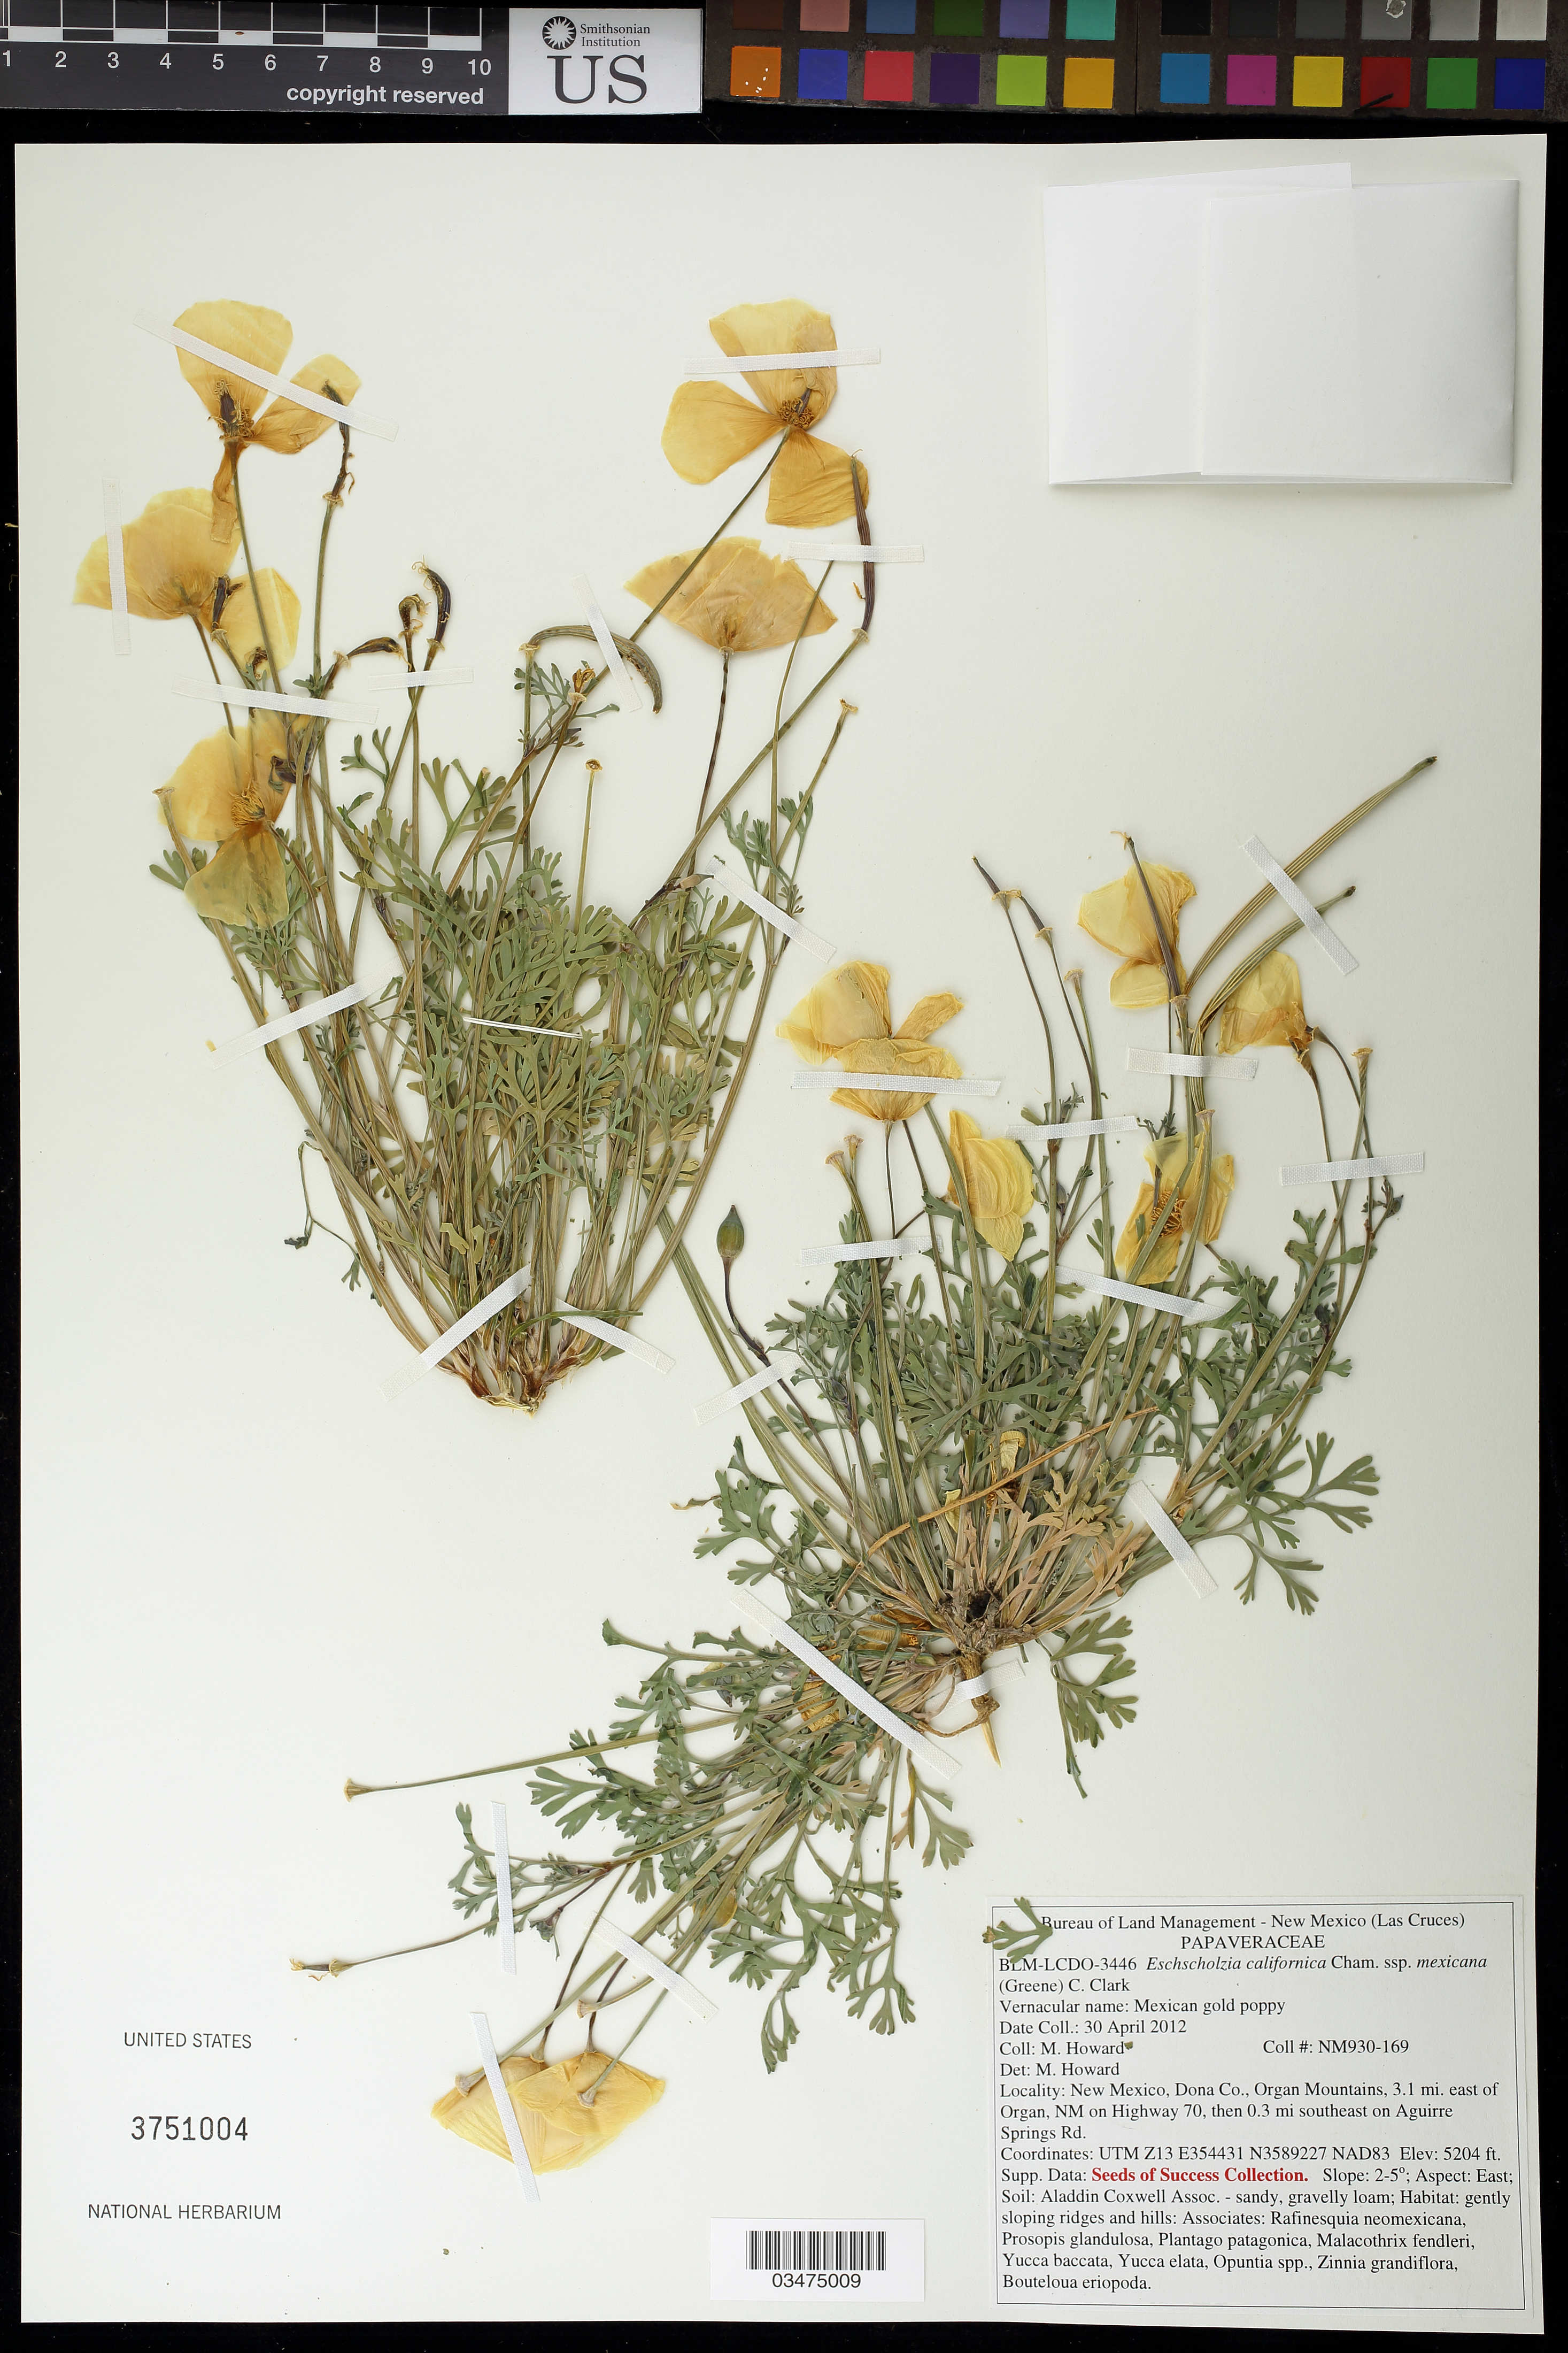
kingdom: Plantae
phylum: Tracheophyta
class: Magnoliopsida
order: Ranunculales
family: Papaveraceae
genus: Eschscholzia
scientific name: Eschscholzia californica subsp. mexicana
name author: (Greene) C. Clark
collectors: M. Howard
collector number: NM930-169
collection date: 2012-04-30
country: United States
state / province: New Mexico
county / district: Dona Ana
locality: Organ Mts, 3.1 mi. E of Organ, on Hwy 70, then 0.3 mi. SE on Aguirre Springs Rd.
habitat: Sandy, gravelly loam. Gently sloping ridges and hills.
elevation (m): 1586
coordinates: N3589227, E3589227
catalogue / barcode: US 3751004